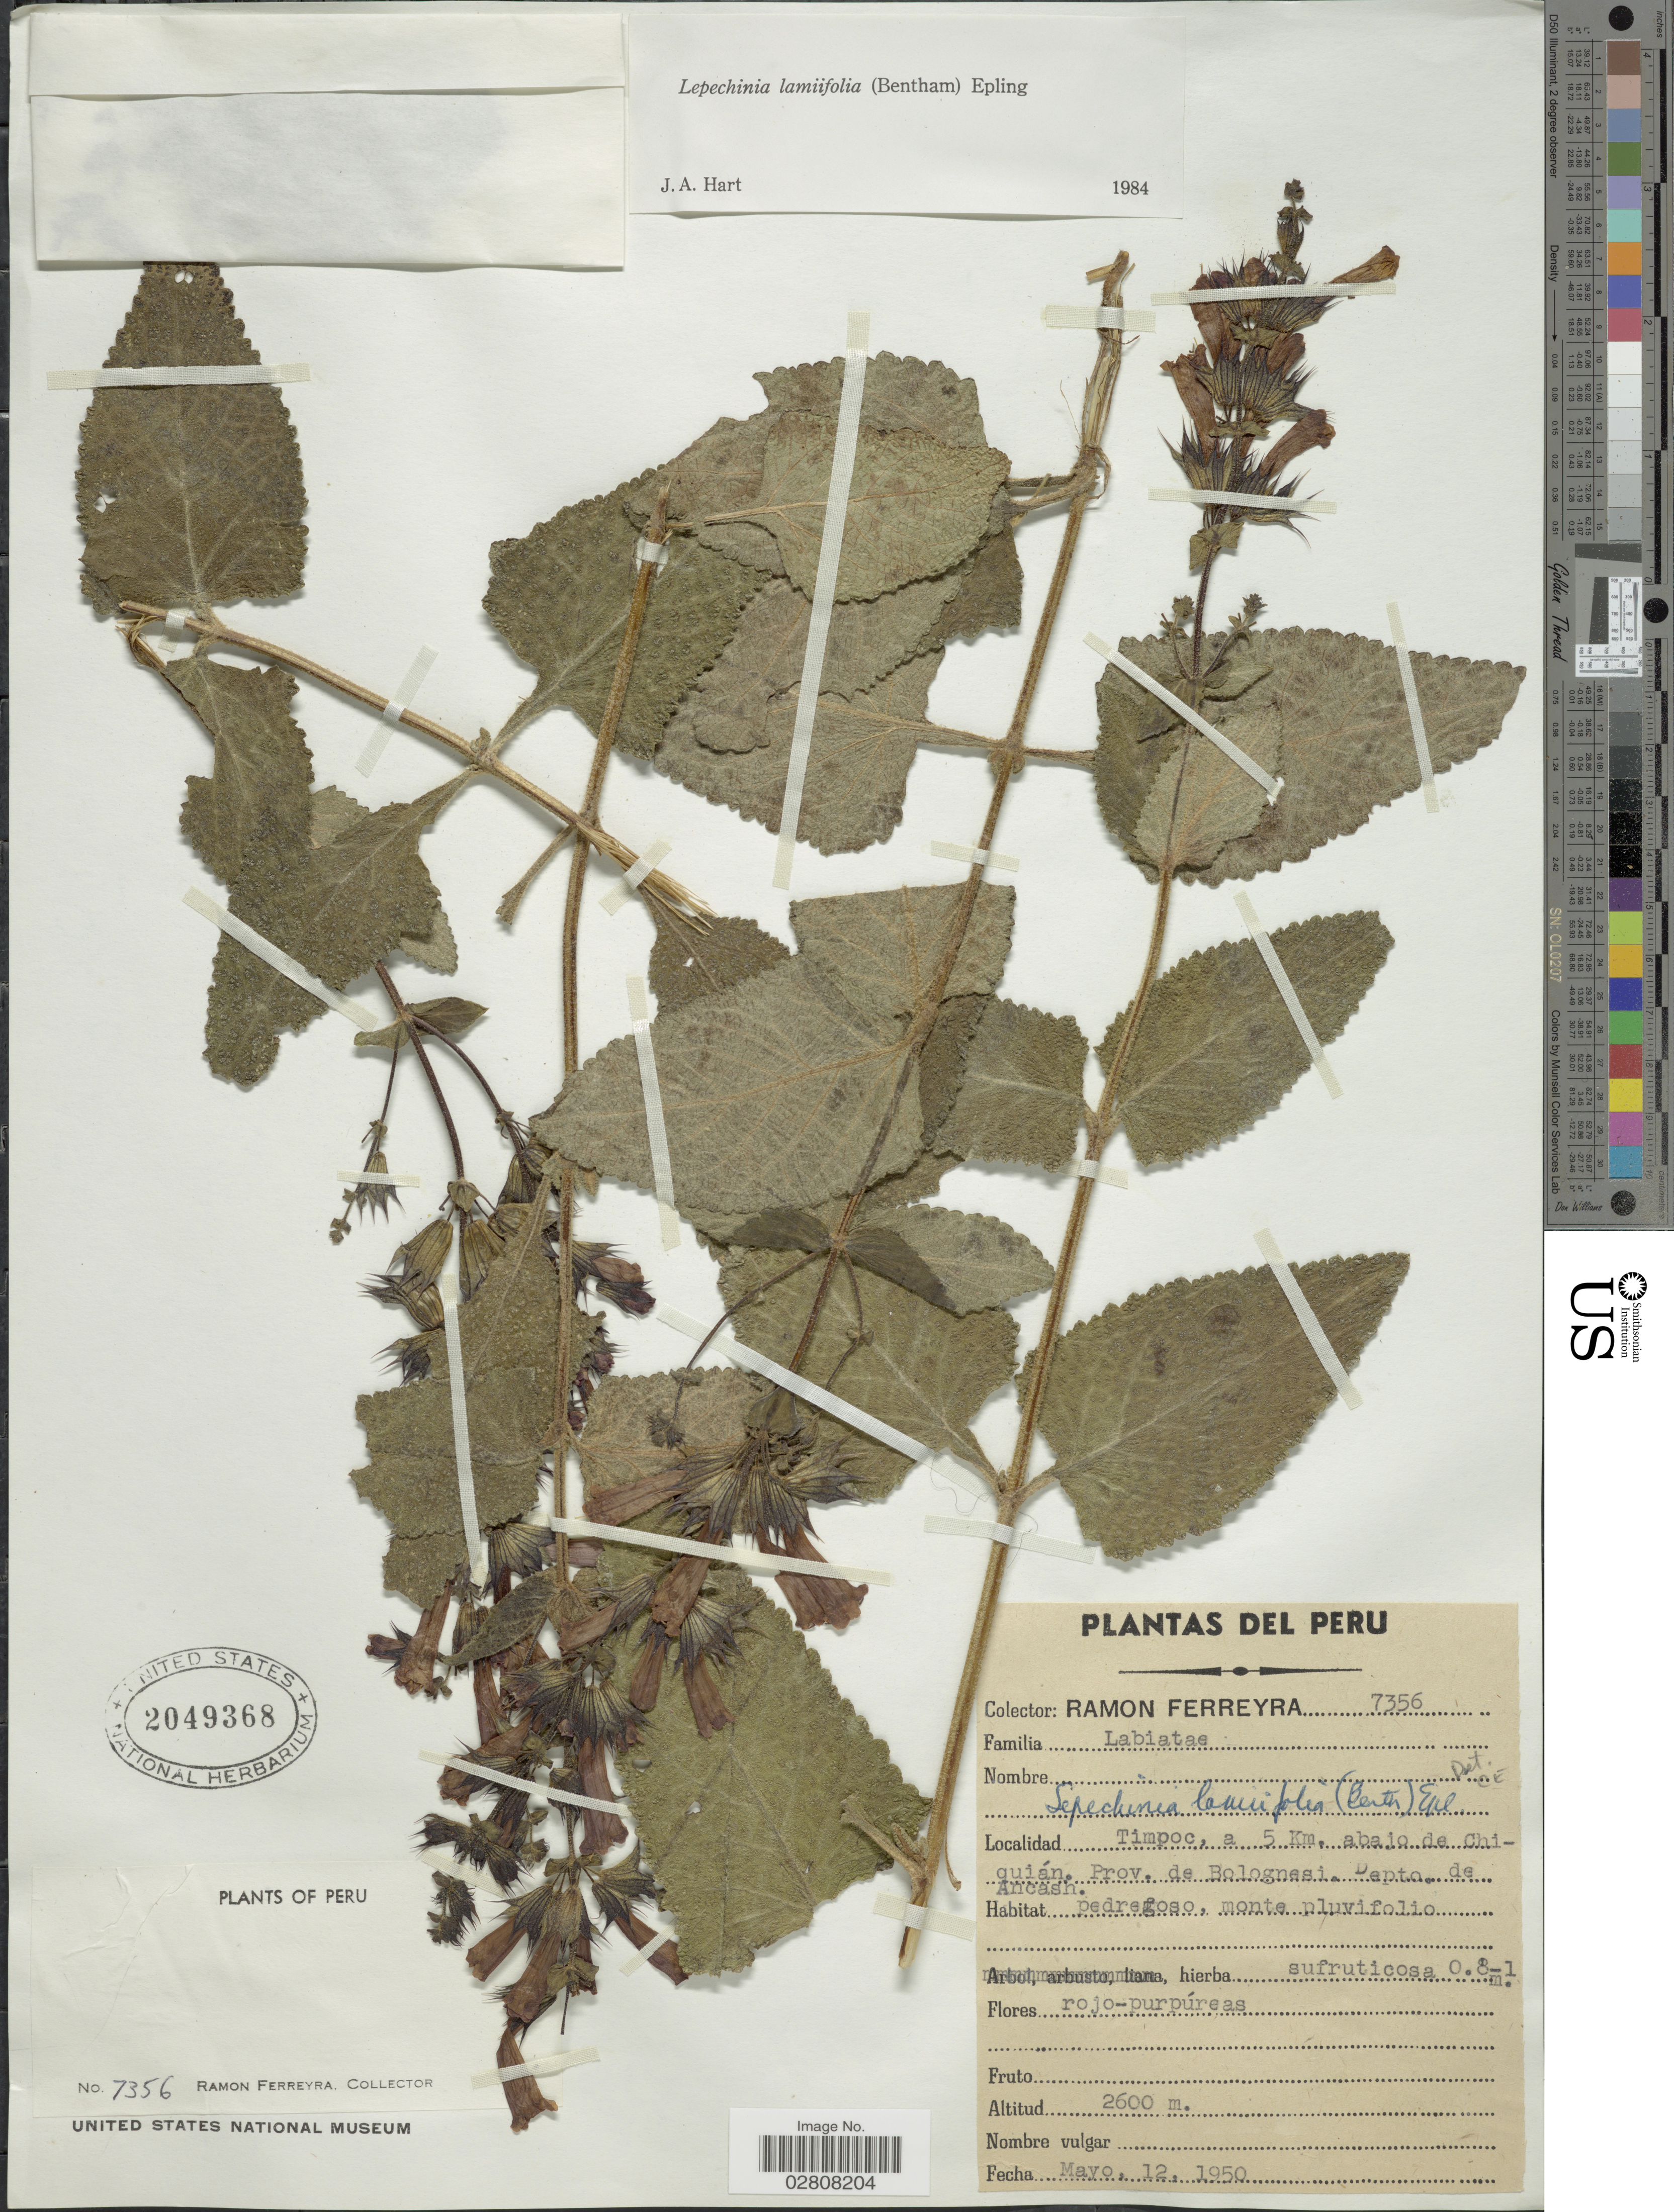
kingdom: Plantae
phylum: Tracheophyta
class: Magnoliopsida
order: Lamiales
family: Lamiaceae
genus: Lepechinia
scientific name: Lepechinia lamiifolia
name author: (Benth.) Epling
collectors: R. A. Ferreyra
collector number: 7356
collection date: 1950-05-12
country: Peru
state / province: Ancash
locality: Timpoc, a 5 Km, abajo de Chiquián, Prov. de Bolognesi. Depto. de Ancash.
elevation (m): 2600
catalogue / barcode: US 2049368